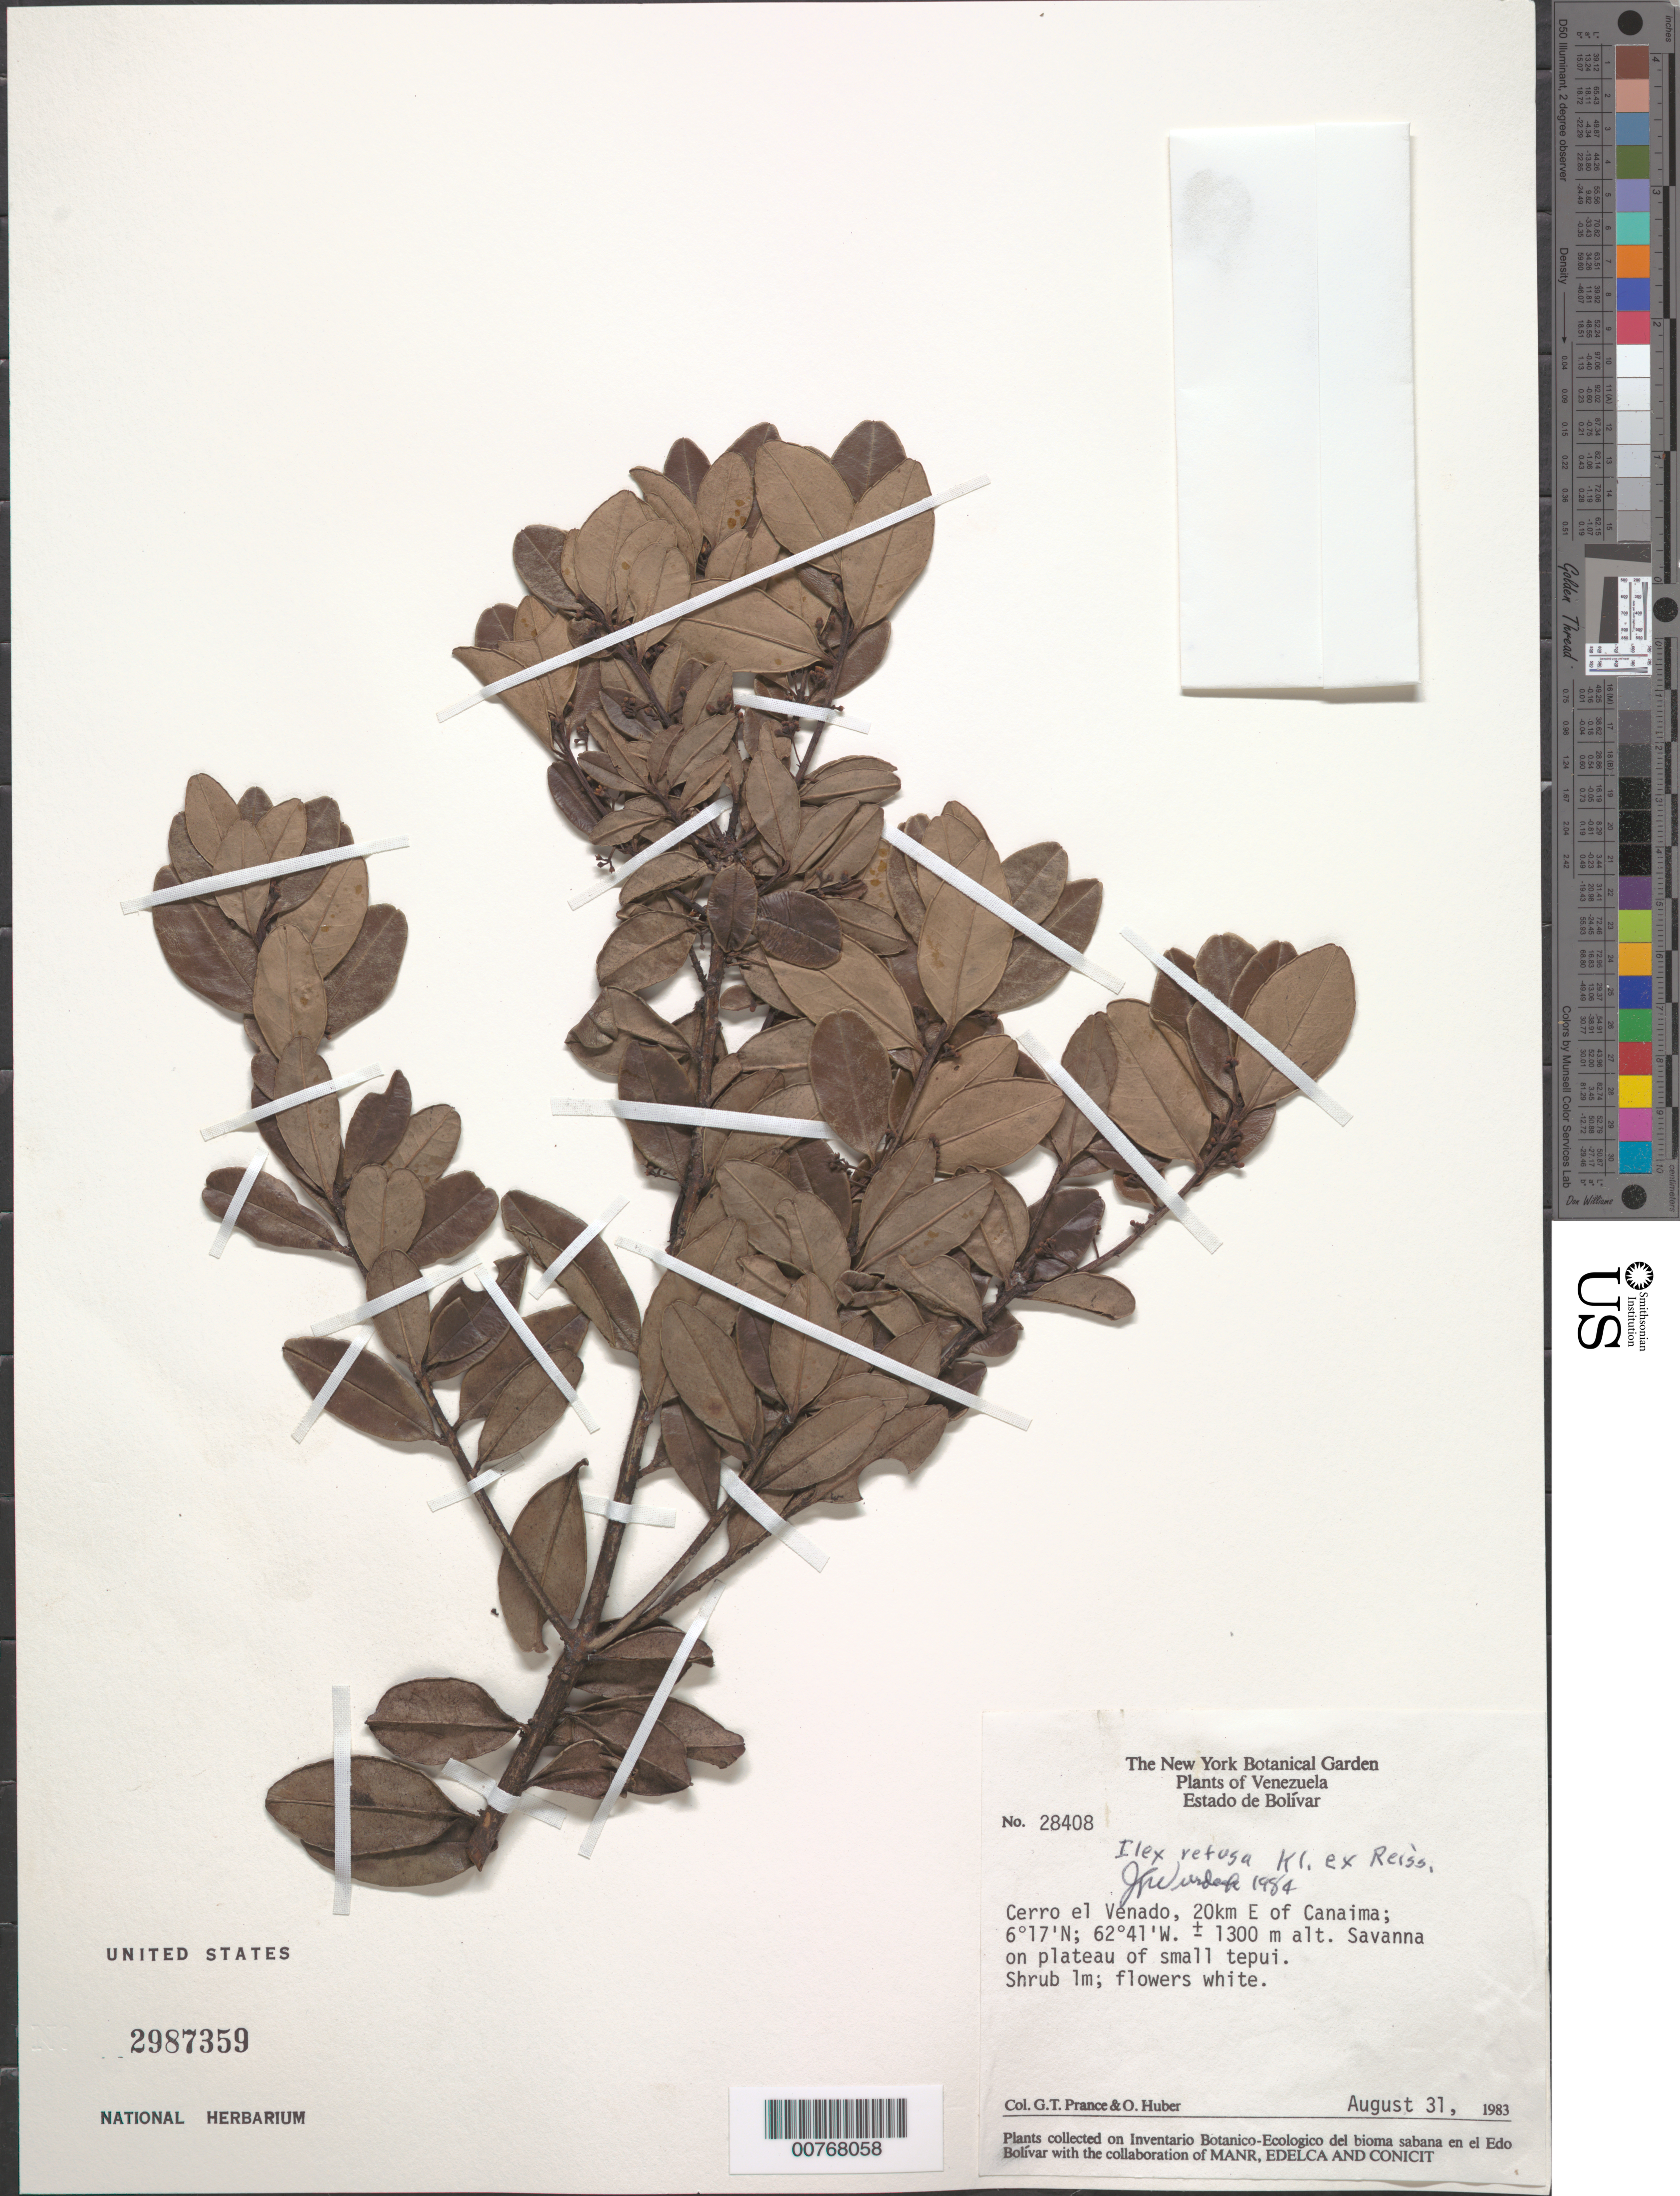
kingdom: Plantae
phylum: Tracheophyta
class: Magnoliopsida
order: Aquifoliales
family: Aquifoliaceae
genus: Ilex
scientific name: Ilex retusa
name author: Klotzsch ex Reissek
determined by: Wurdack, John J., (US), US (UNITED STATES)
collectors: G. T. Prance & O. Huber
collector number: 28408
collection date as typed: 31-Aug-83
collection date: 1983-08-31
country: Venezuela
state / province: Bolívar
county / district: Piar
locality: Cerro el Venado, 20 km E of Canaima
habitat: Savanna on plateau of small tepui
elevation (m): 1300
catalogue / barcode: US 2987359